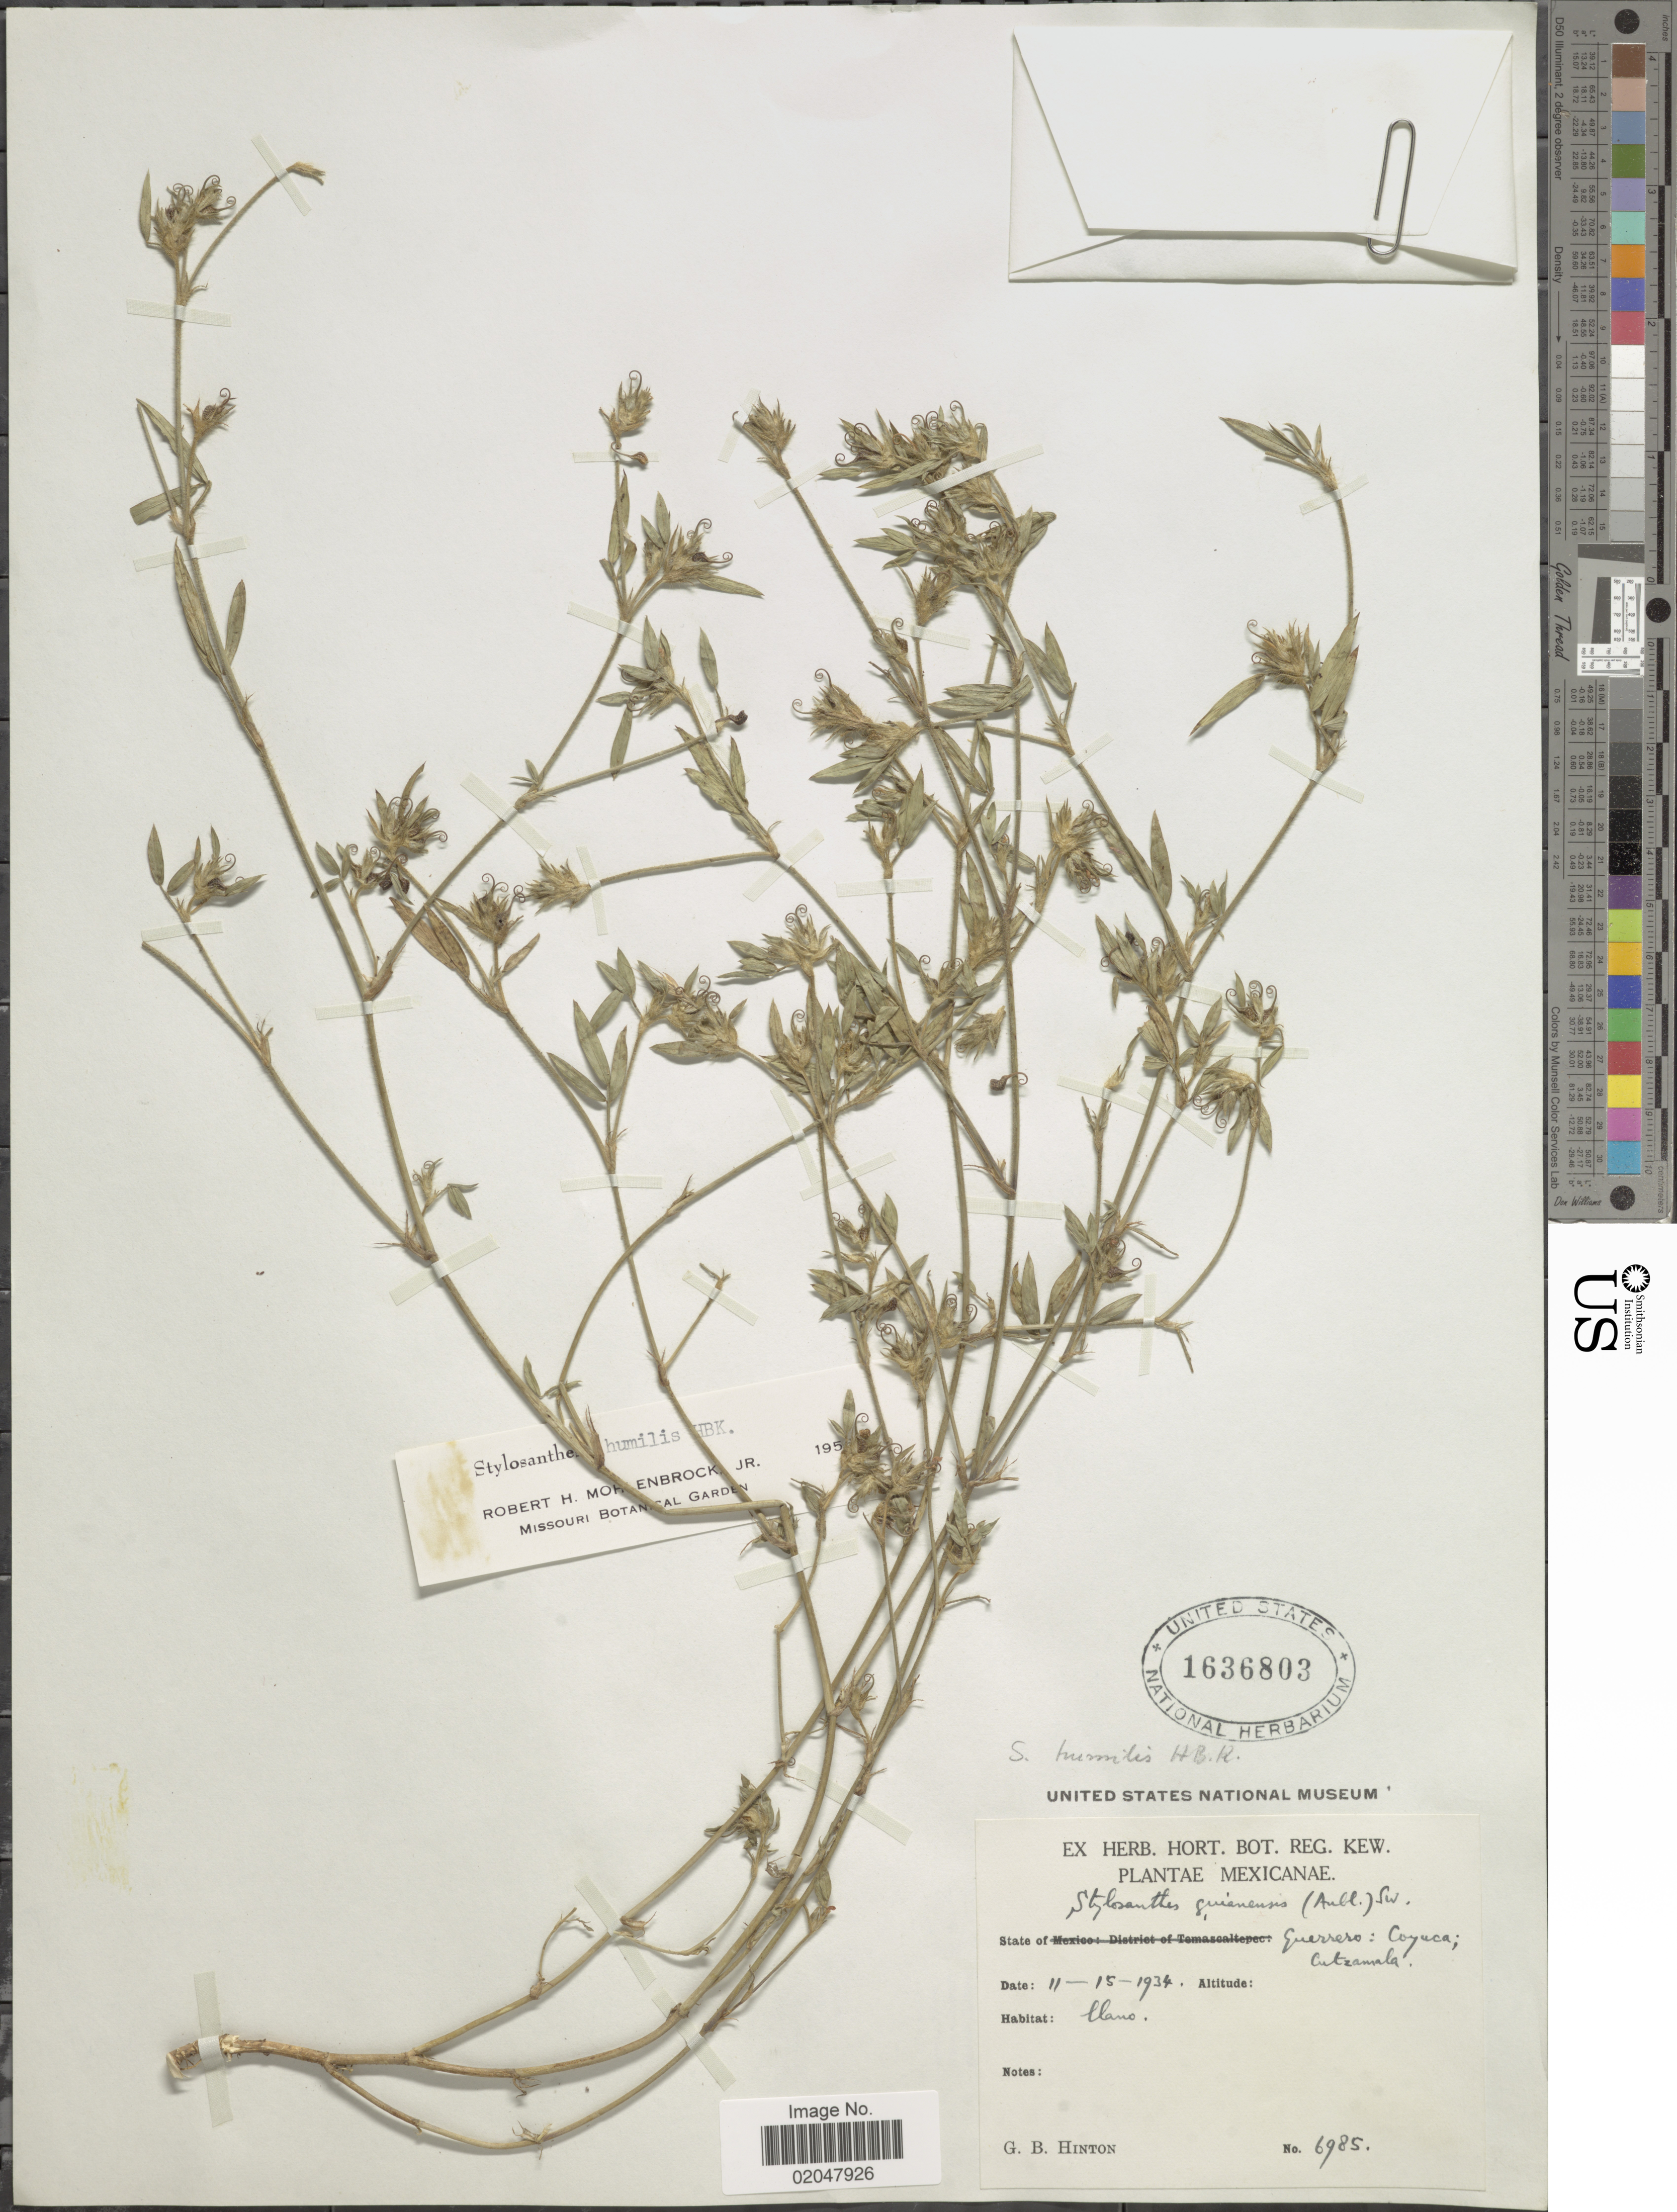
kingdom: Plantae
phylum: Tracheophyta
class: Magnoliopsida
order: Fabales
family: Fabaceae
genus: Stylosanthes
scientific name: Stylosanthes humilis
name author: Kunth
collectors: G. B. Hinton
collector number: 6985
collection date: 1934-11-15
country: Mexico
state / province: Guerrero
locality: Coyuca; Cutzamala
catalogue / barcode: US 1636803